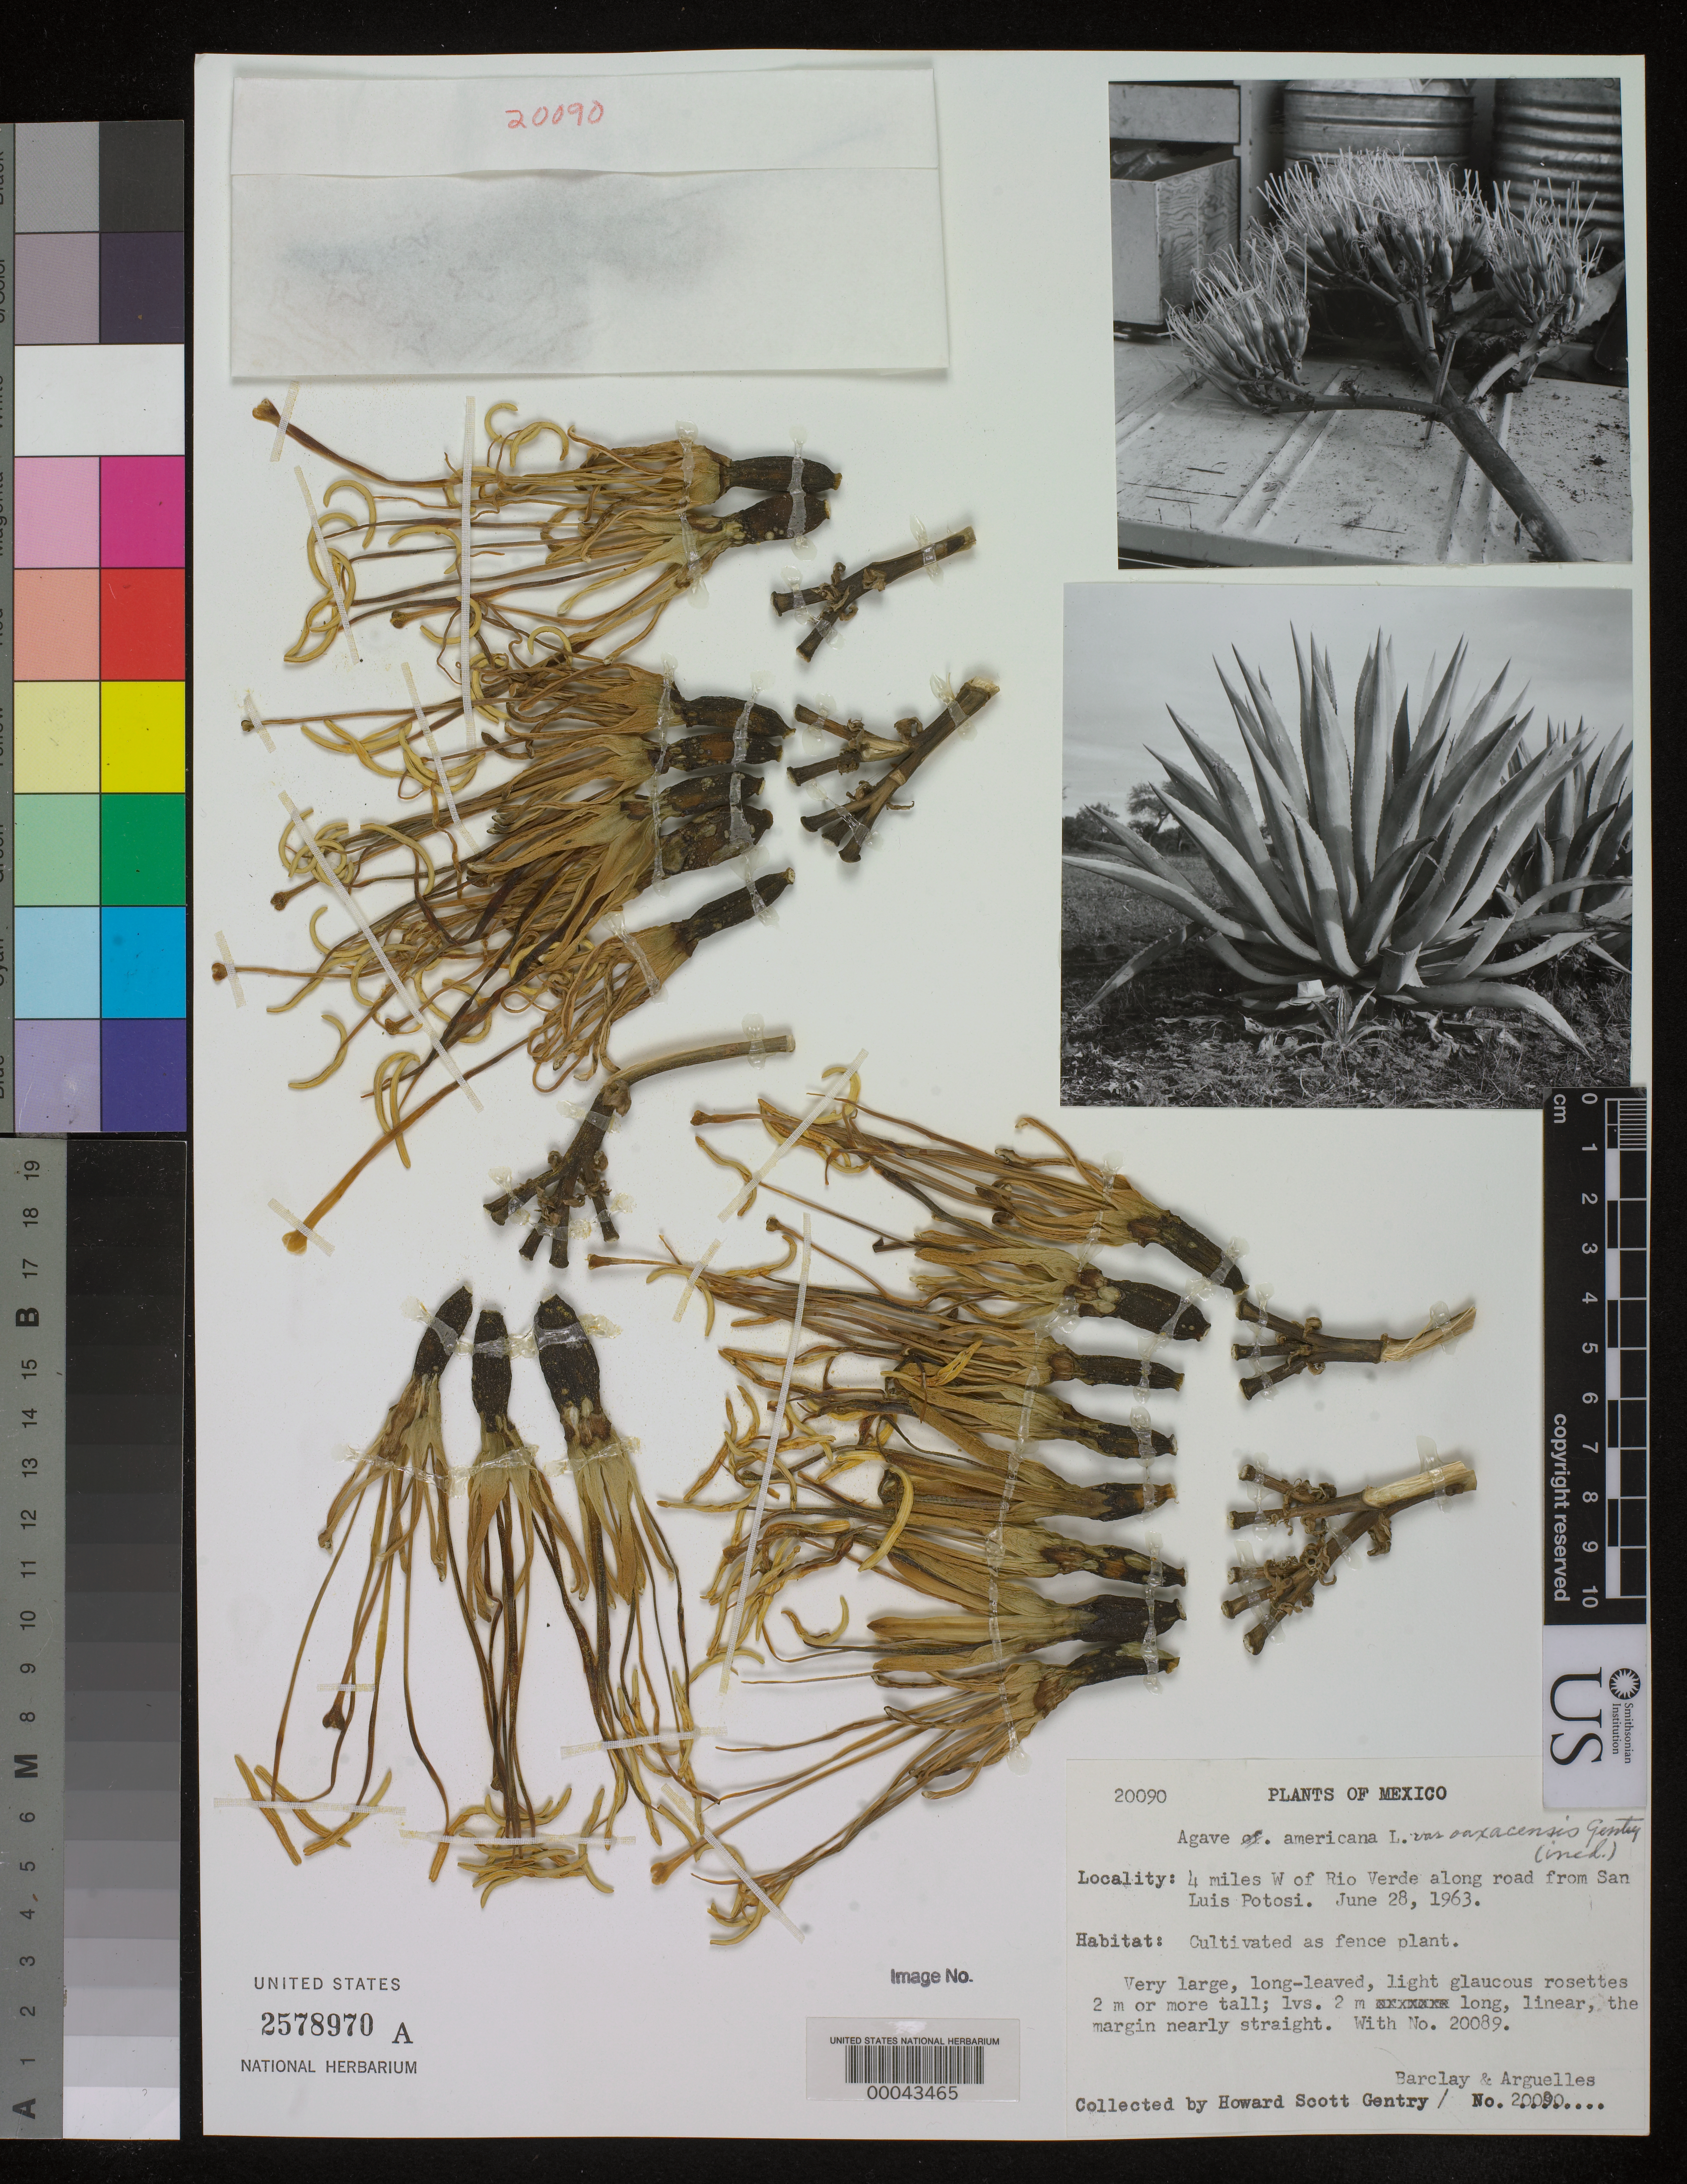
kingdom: Plantae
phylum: Tracheophyta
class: Liliopsida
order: Asparagales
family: Asparagaceae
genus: Agave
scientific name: Agave americana var. oaxacensis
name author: Gentry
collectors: H. S. Gentry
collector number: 20090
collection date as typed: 28 Jun 1962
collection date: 1962-06-28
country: Mexico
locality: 4 mi W of Rio Verde along road from San Luis Potosi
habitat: Cultivated as fence plant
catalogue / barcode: US 2578970A